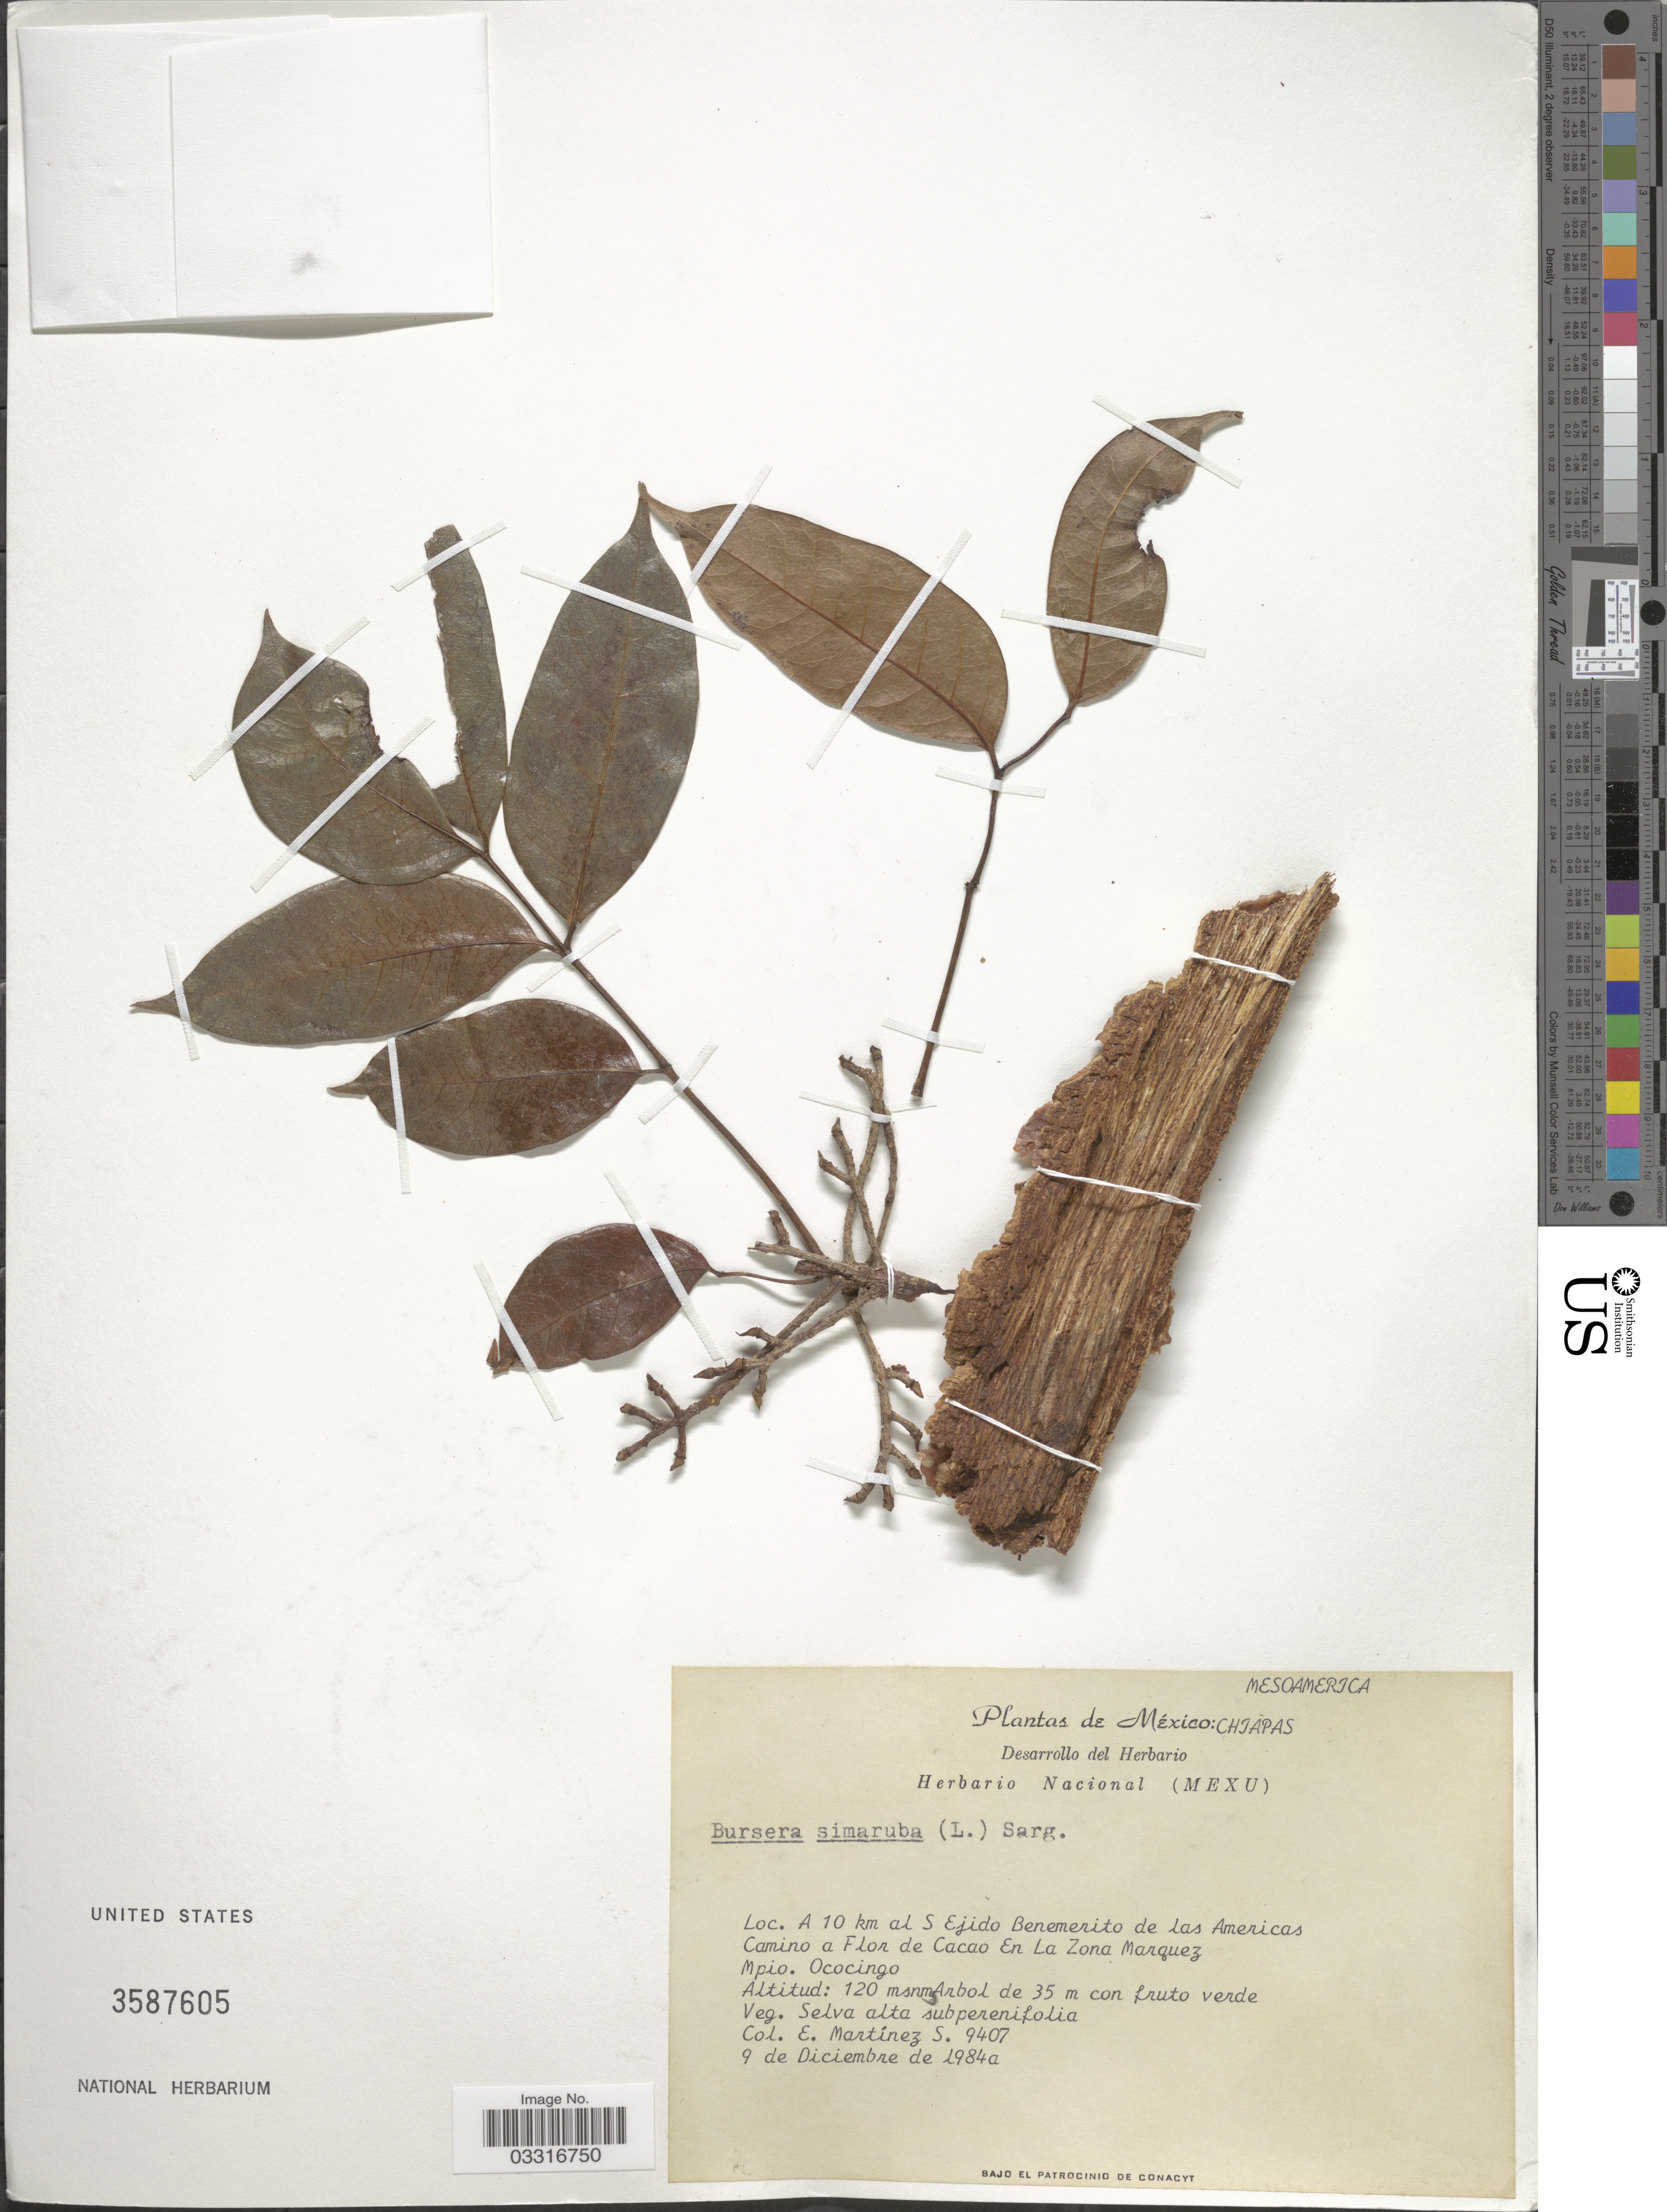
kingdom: Plantae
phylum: Tracheophyta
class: Magnoliopsida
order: Sapindales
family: Burseraceae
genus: Bursera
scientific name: Bursera simaruba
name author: (L.) Sarg.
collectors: E. M. Martínez S.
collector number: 9407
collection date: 1984-12-09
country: Mexico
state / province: Chiapas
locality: A 10 km al S Ejido Benemerito de Las Americas Camino a Flor de Cacao En la Zona Marquez, Mpio. Ococingo.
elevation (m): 120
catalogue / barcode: US 3587605